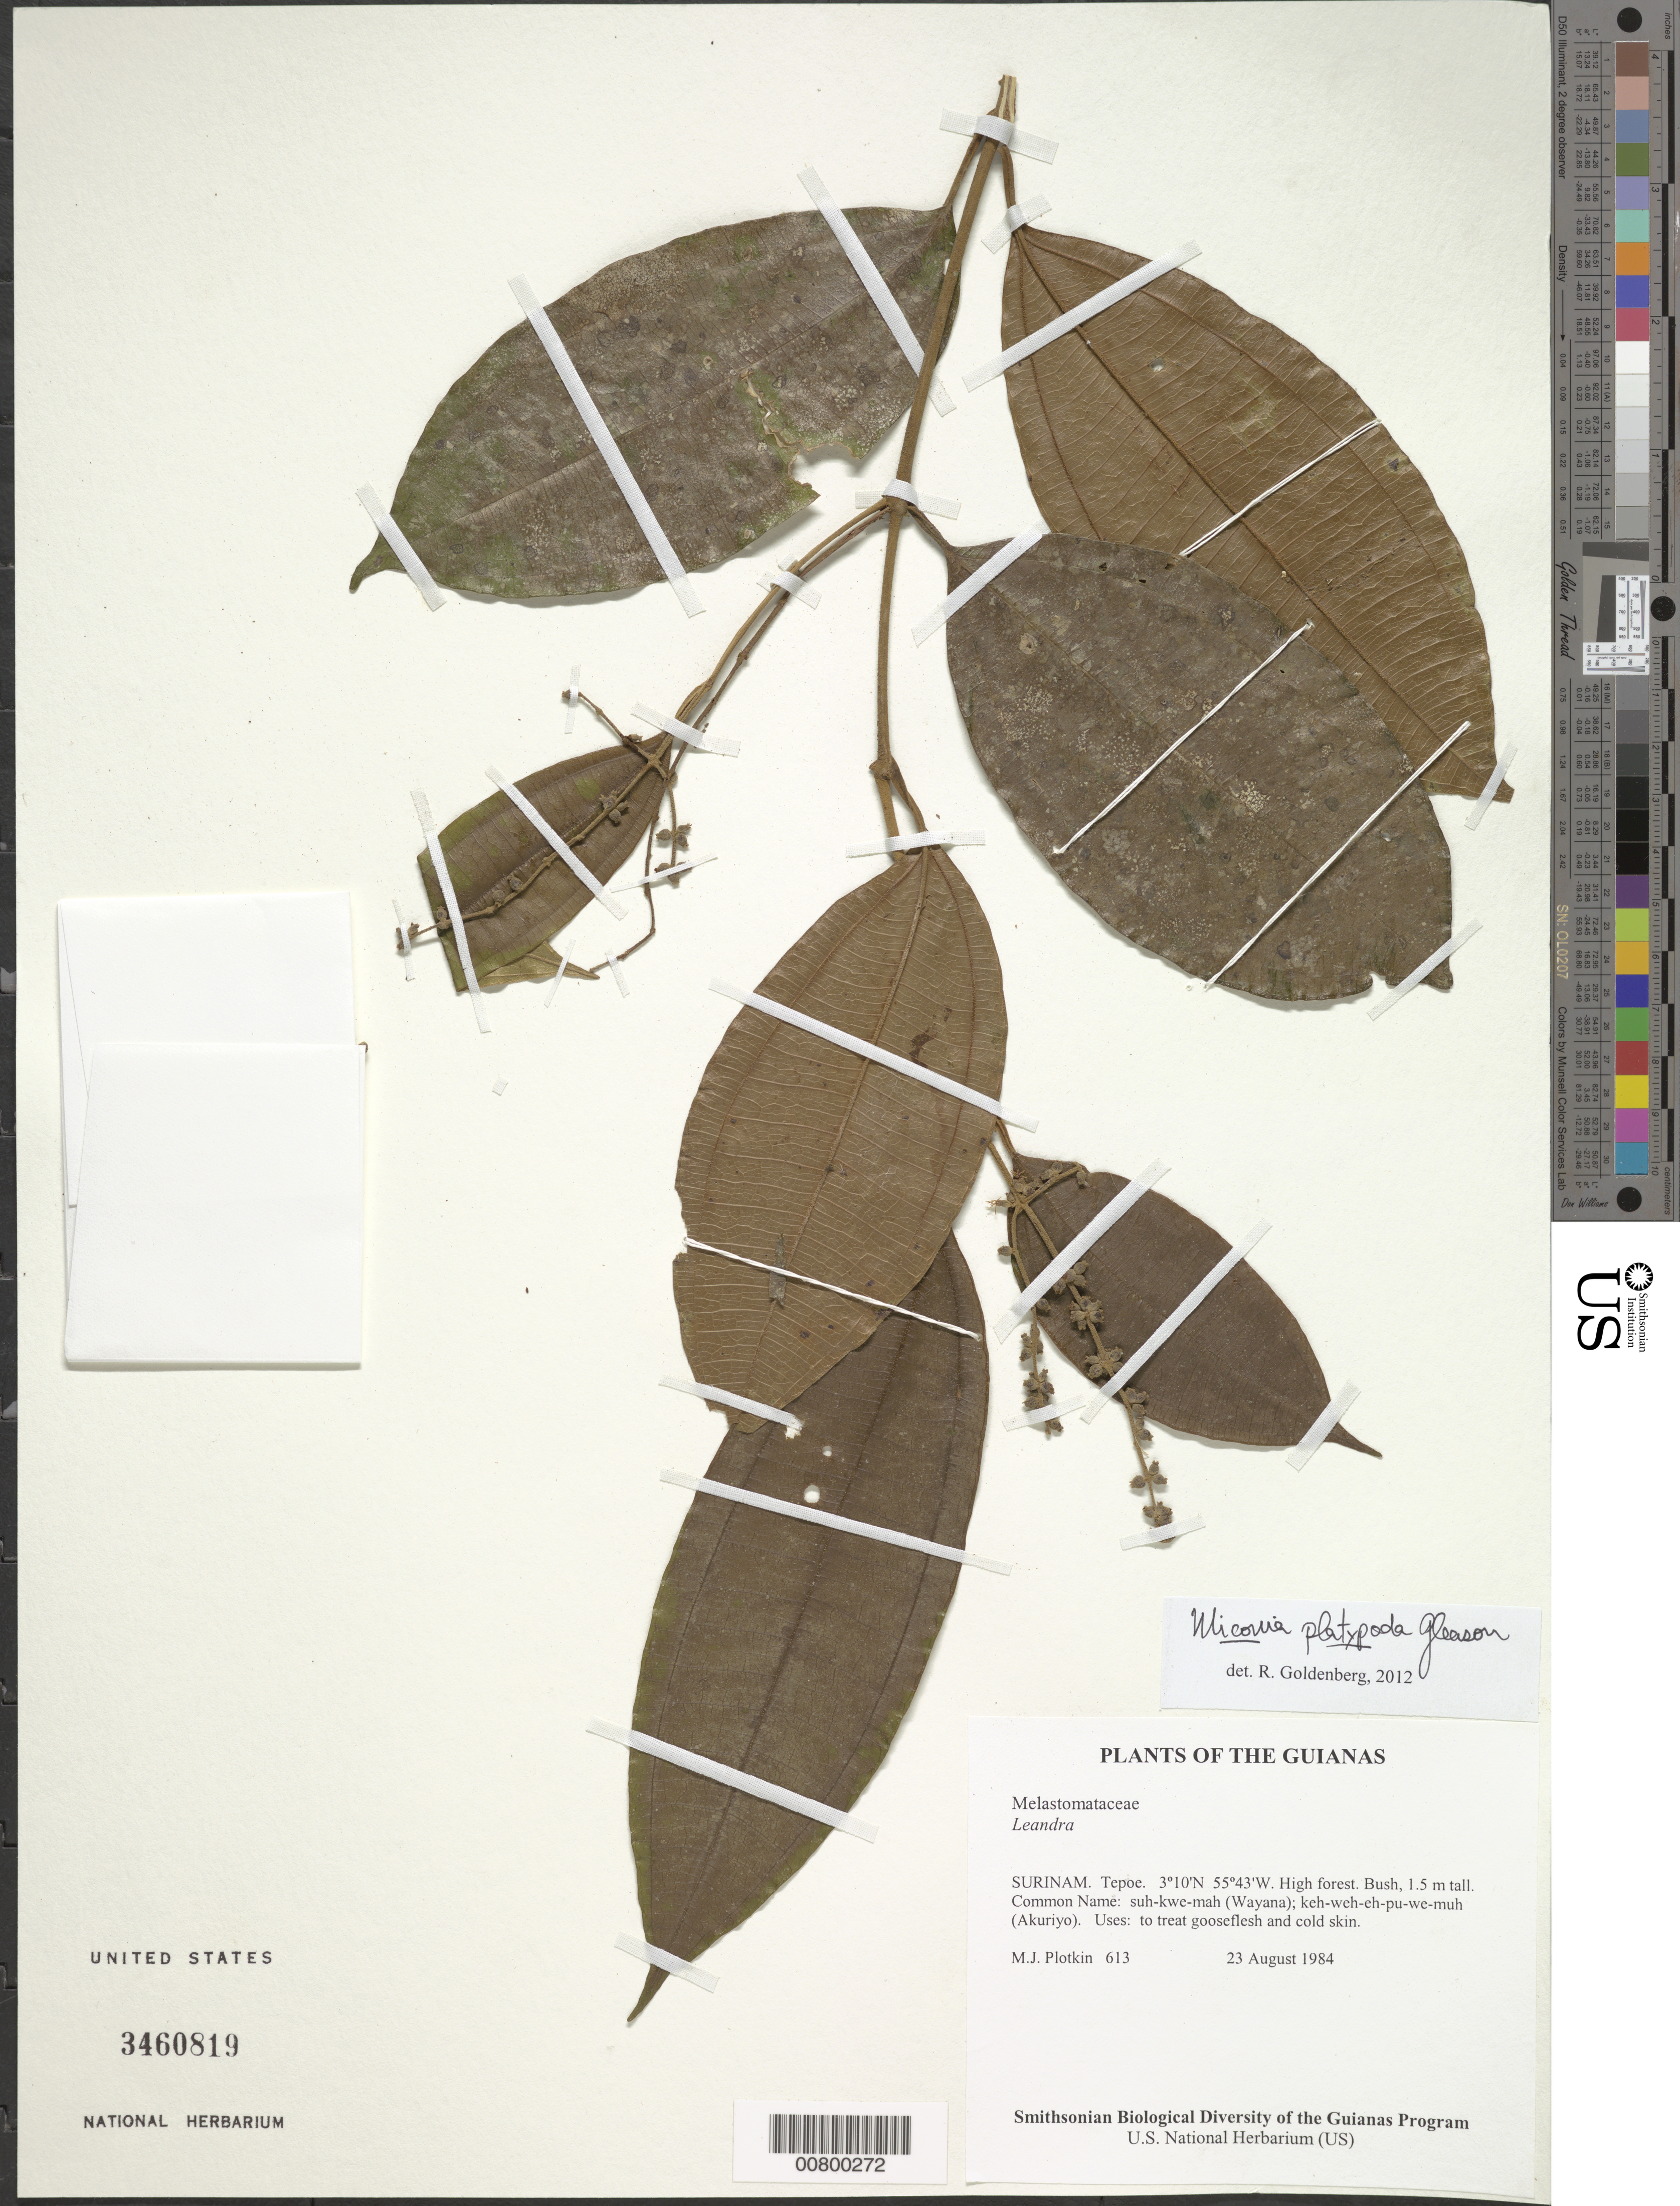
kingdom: Plantae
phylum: Tracheophyta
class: Magnoliopsida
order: Myrtales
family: Melastomataceae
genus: Miconia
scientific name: Miconia platypoda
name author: Gleason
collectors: M. Plotkin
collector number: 613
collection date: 1984-08-23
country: Suriname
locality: Surinam. Tepoe. Guianas.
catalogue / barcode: US 3460819